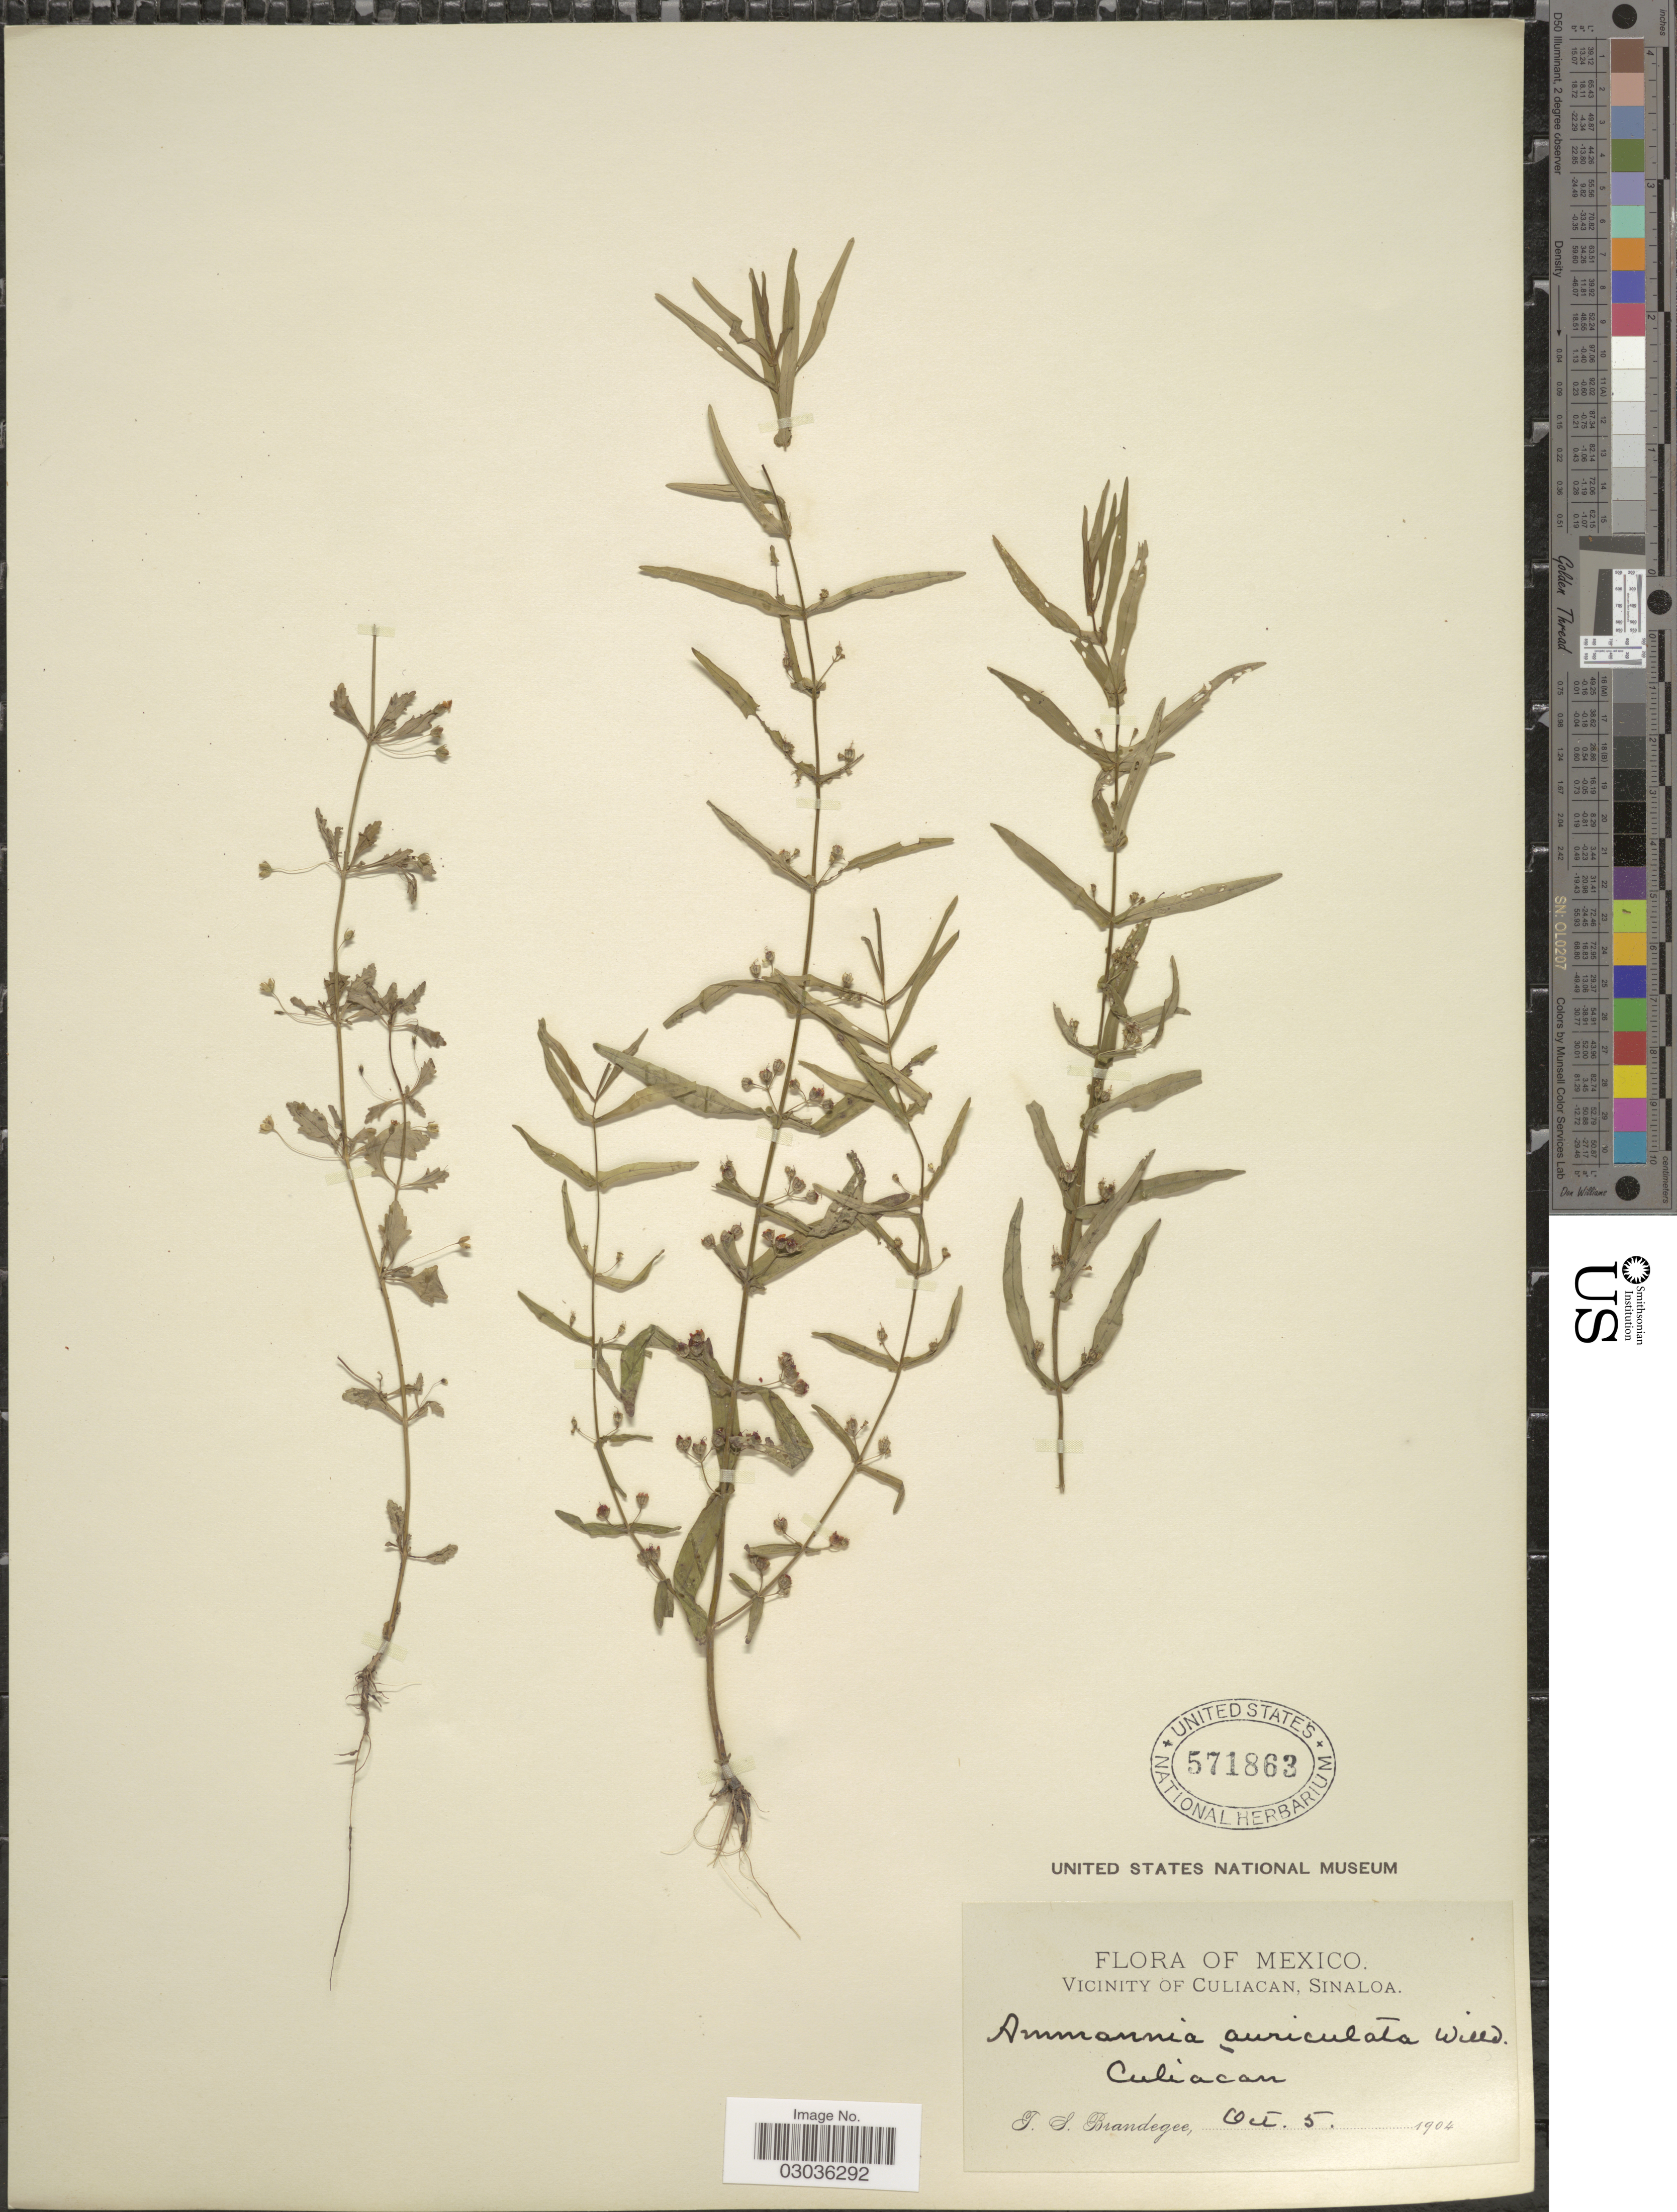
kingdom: Plantae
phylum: Tracheophyta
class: Magnoliopsida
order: Myrtales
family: Lythraceae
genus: Ammannia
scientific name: Ammannia auriculata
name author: Willd.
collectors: T. S. Brandegee (herbarium)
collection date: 1904-10-05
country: Mexico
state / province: Sinaloa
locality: Vicinity of Culiacan, Culiacan.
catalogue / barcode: US 571863